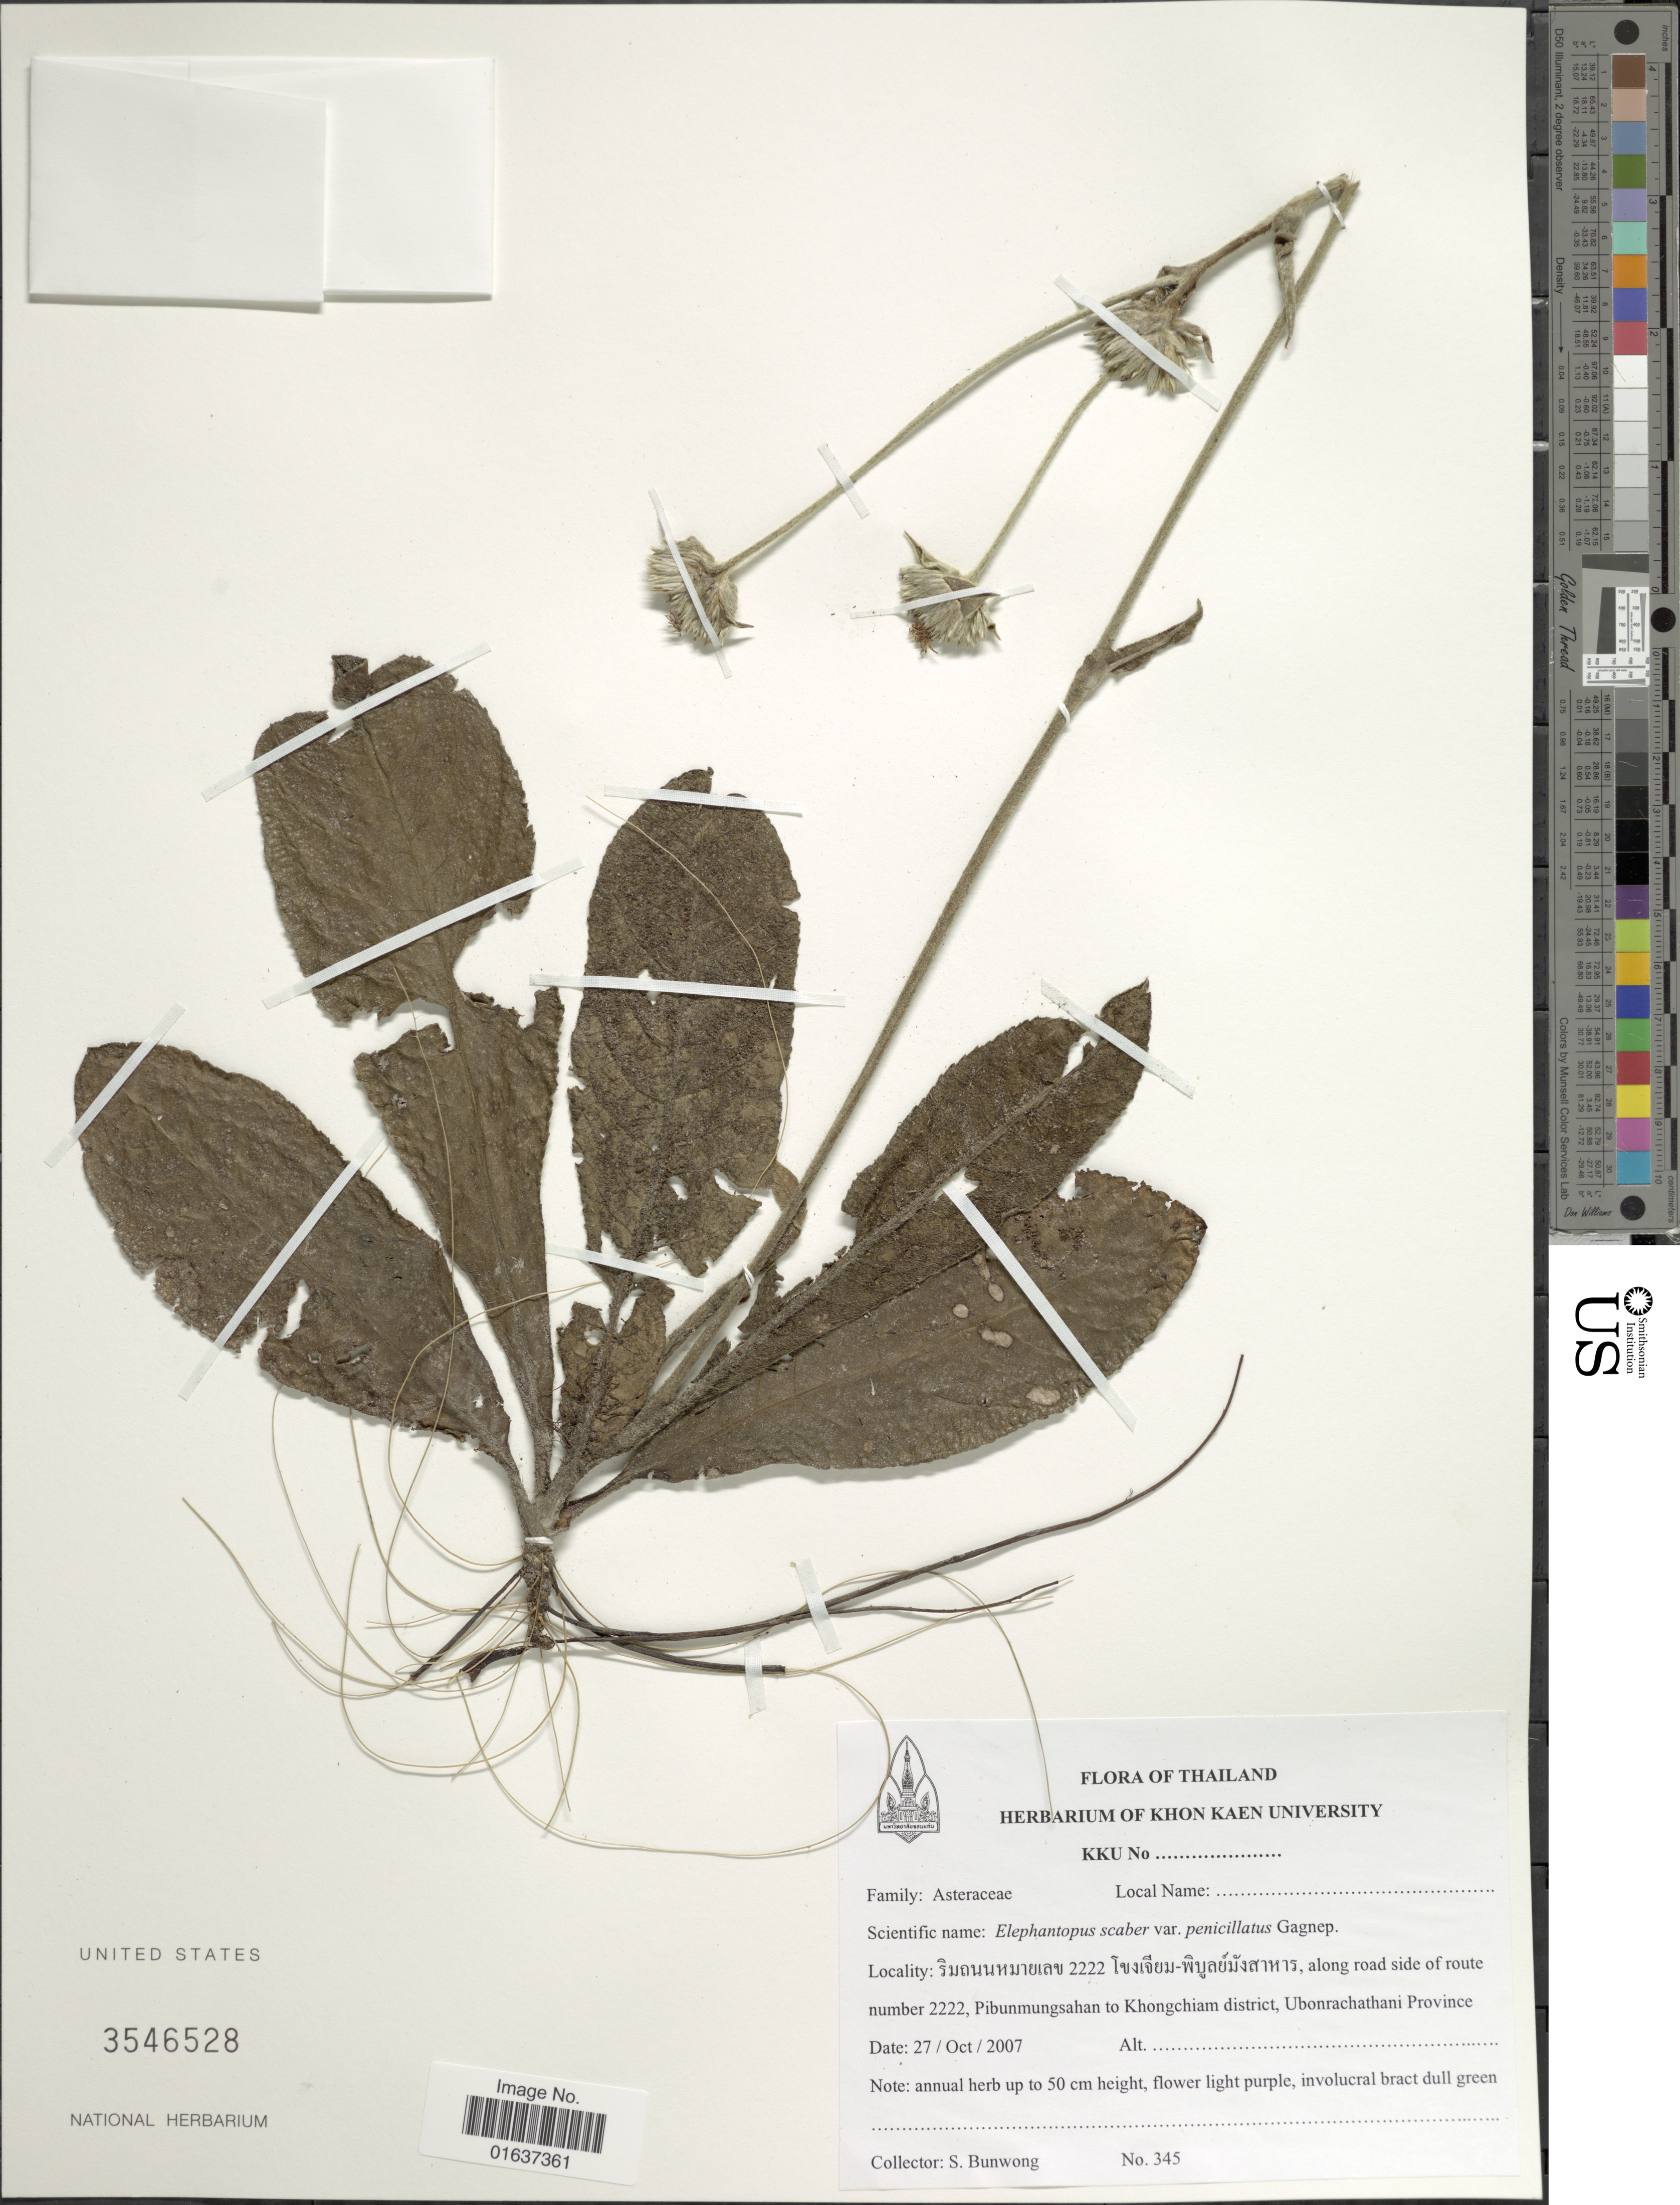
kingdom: Plantae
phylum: Tracheophyta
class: Magnoliopsida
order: Asterales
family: Asteraceae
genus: Elephantopus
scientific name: Elephantopus scaber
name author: L.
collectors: S. Bunwong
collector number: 345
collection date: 2007-10-27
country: Thailand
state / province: Ubon Ratchathani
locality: Along road side of route number 2222, Pibunmungsahan to Khongchiam district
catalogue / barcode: US 3546528